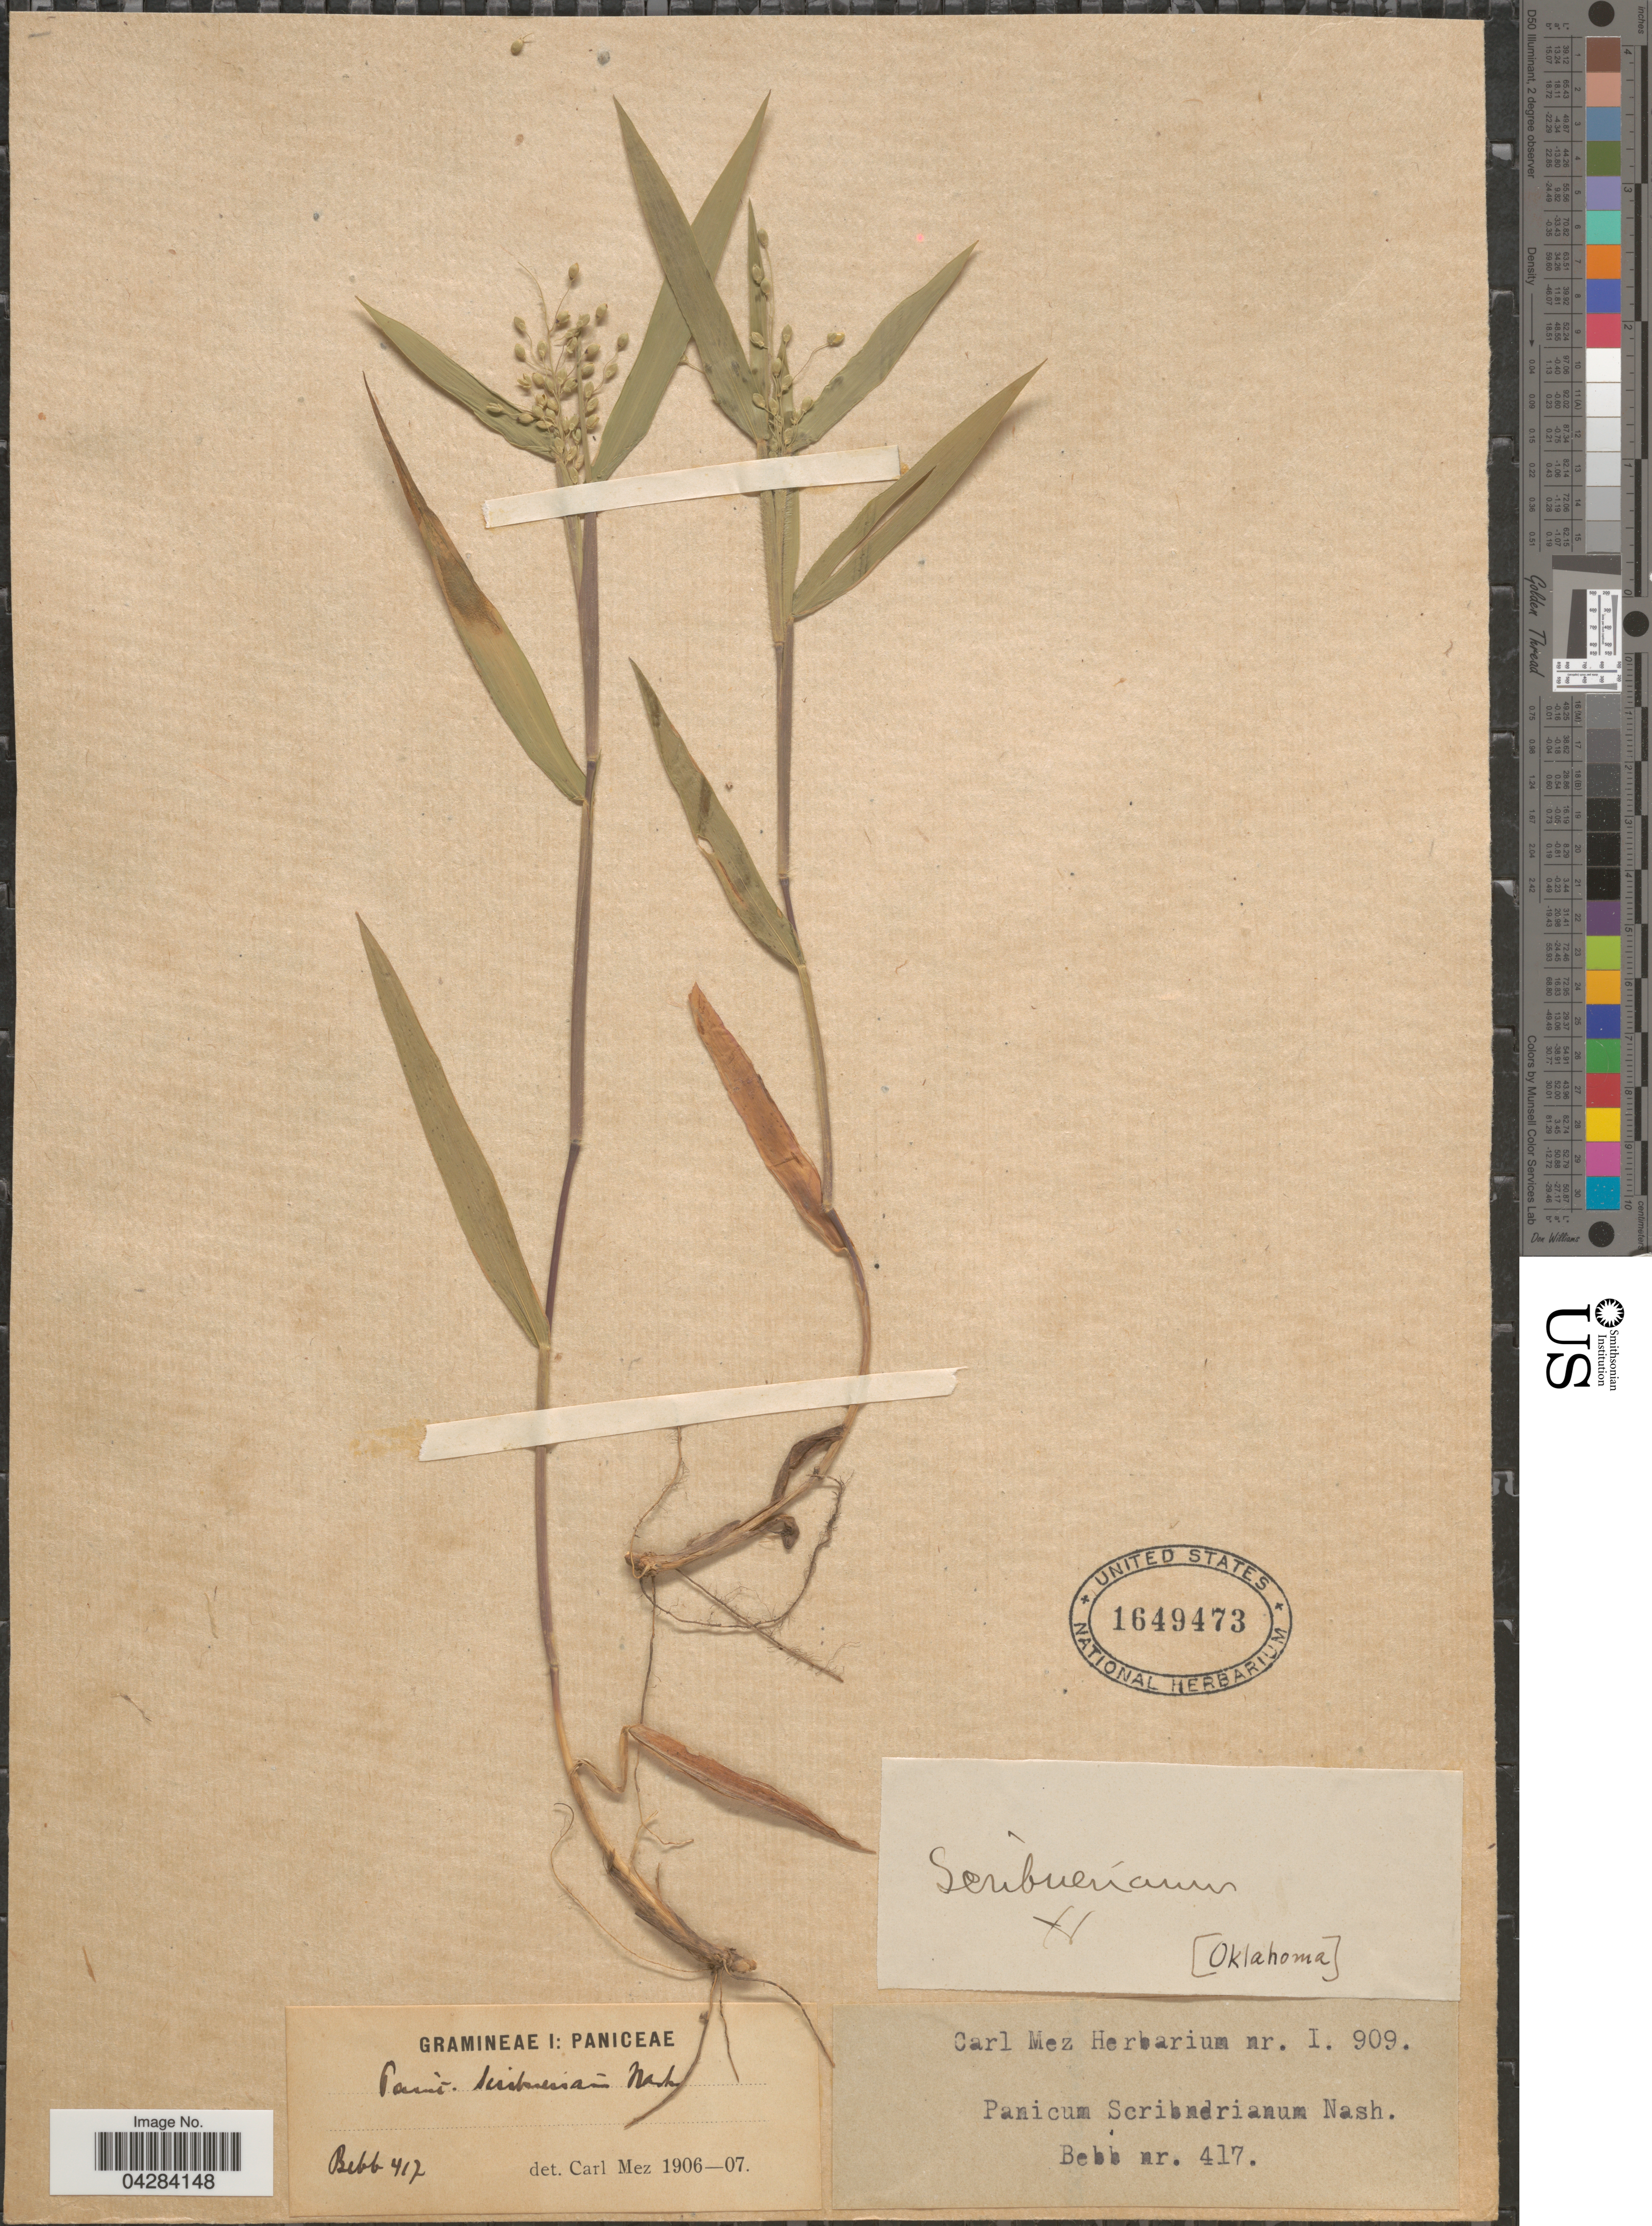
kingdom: Plantae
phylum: Tracheophyta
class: Liliopsida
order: Poales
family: Poaceae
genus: Dichanthelium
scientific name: Dichanthelium oligosanthes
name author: (Schult.) Gould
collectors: -. Bebb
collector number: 417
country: United States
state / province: Oklahoma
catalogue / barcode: US 1649473